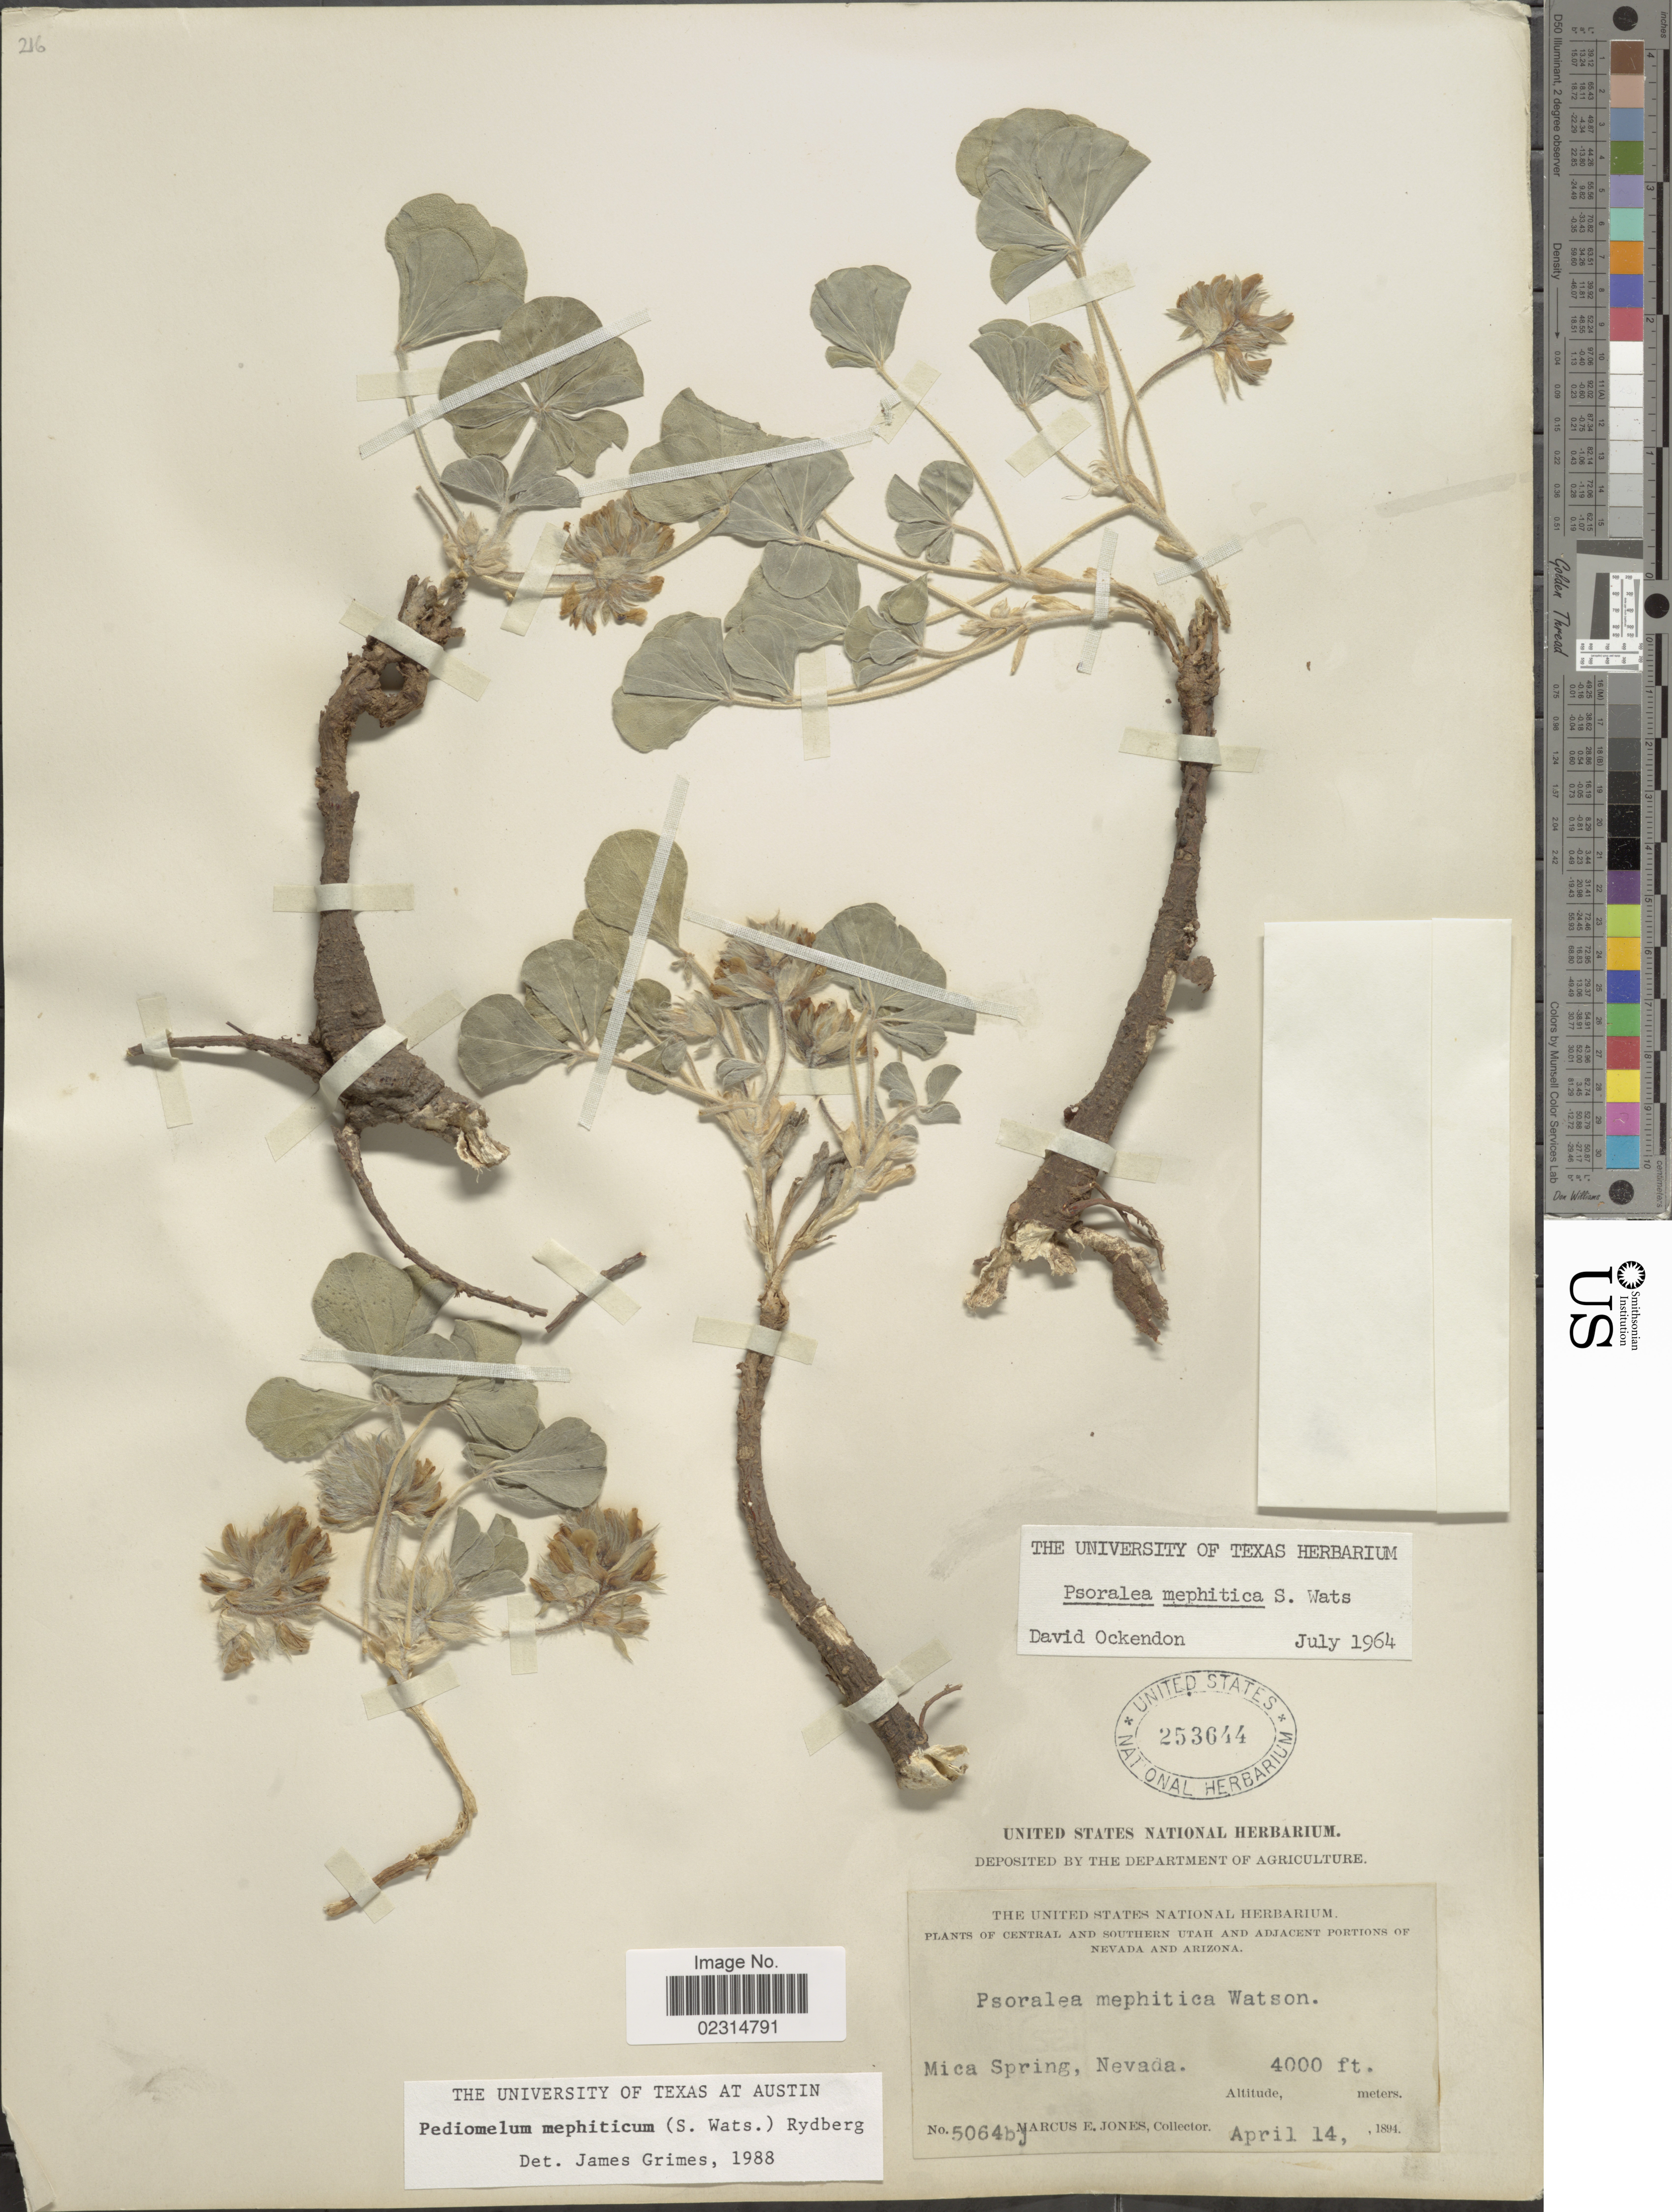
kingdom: Plantae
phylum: Tracheophyta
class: Magnoliopsida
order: Fabales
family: Fabaceae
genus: Pediomelum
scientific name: Pediomelum mephiticum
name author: (S. Watson) Rydb.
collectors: M. E. Jones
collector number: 5064bj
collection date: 1894-04-14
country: United States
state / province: Nevada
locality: Central and Southern Utah and Adjacent Portions of Nevada and Arizona, Mica Spring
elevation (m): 1219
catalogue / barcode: US 253644